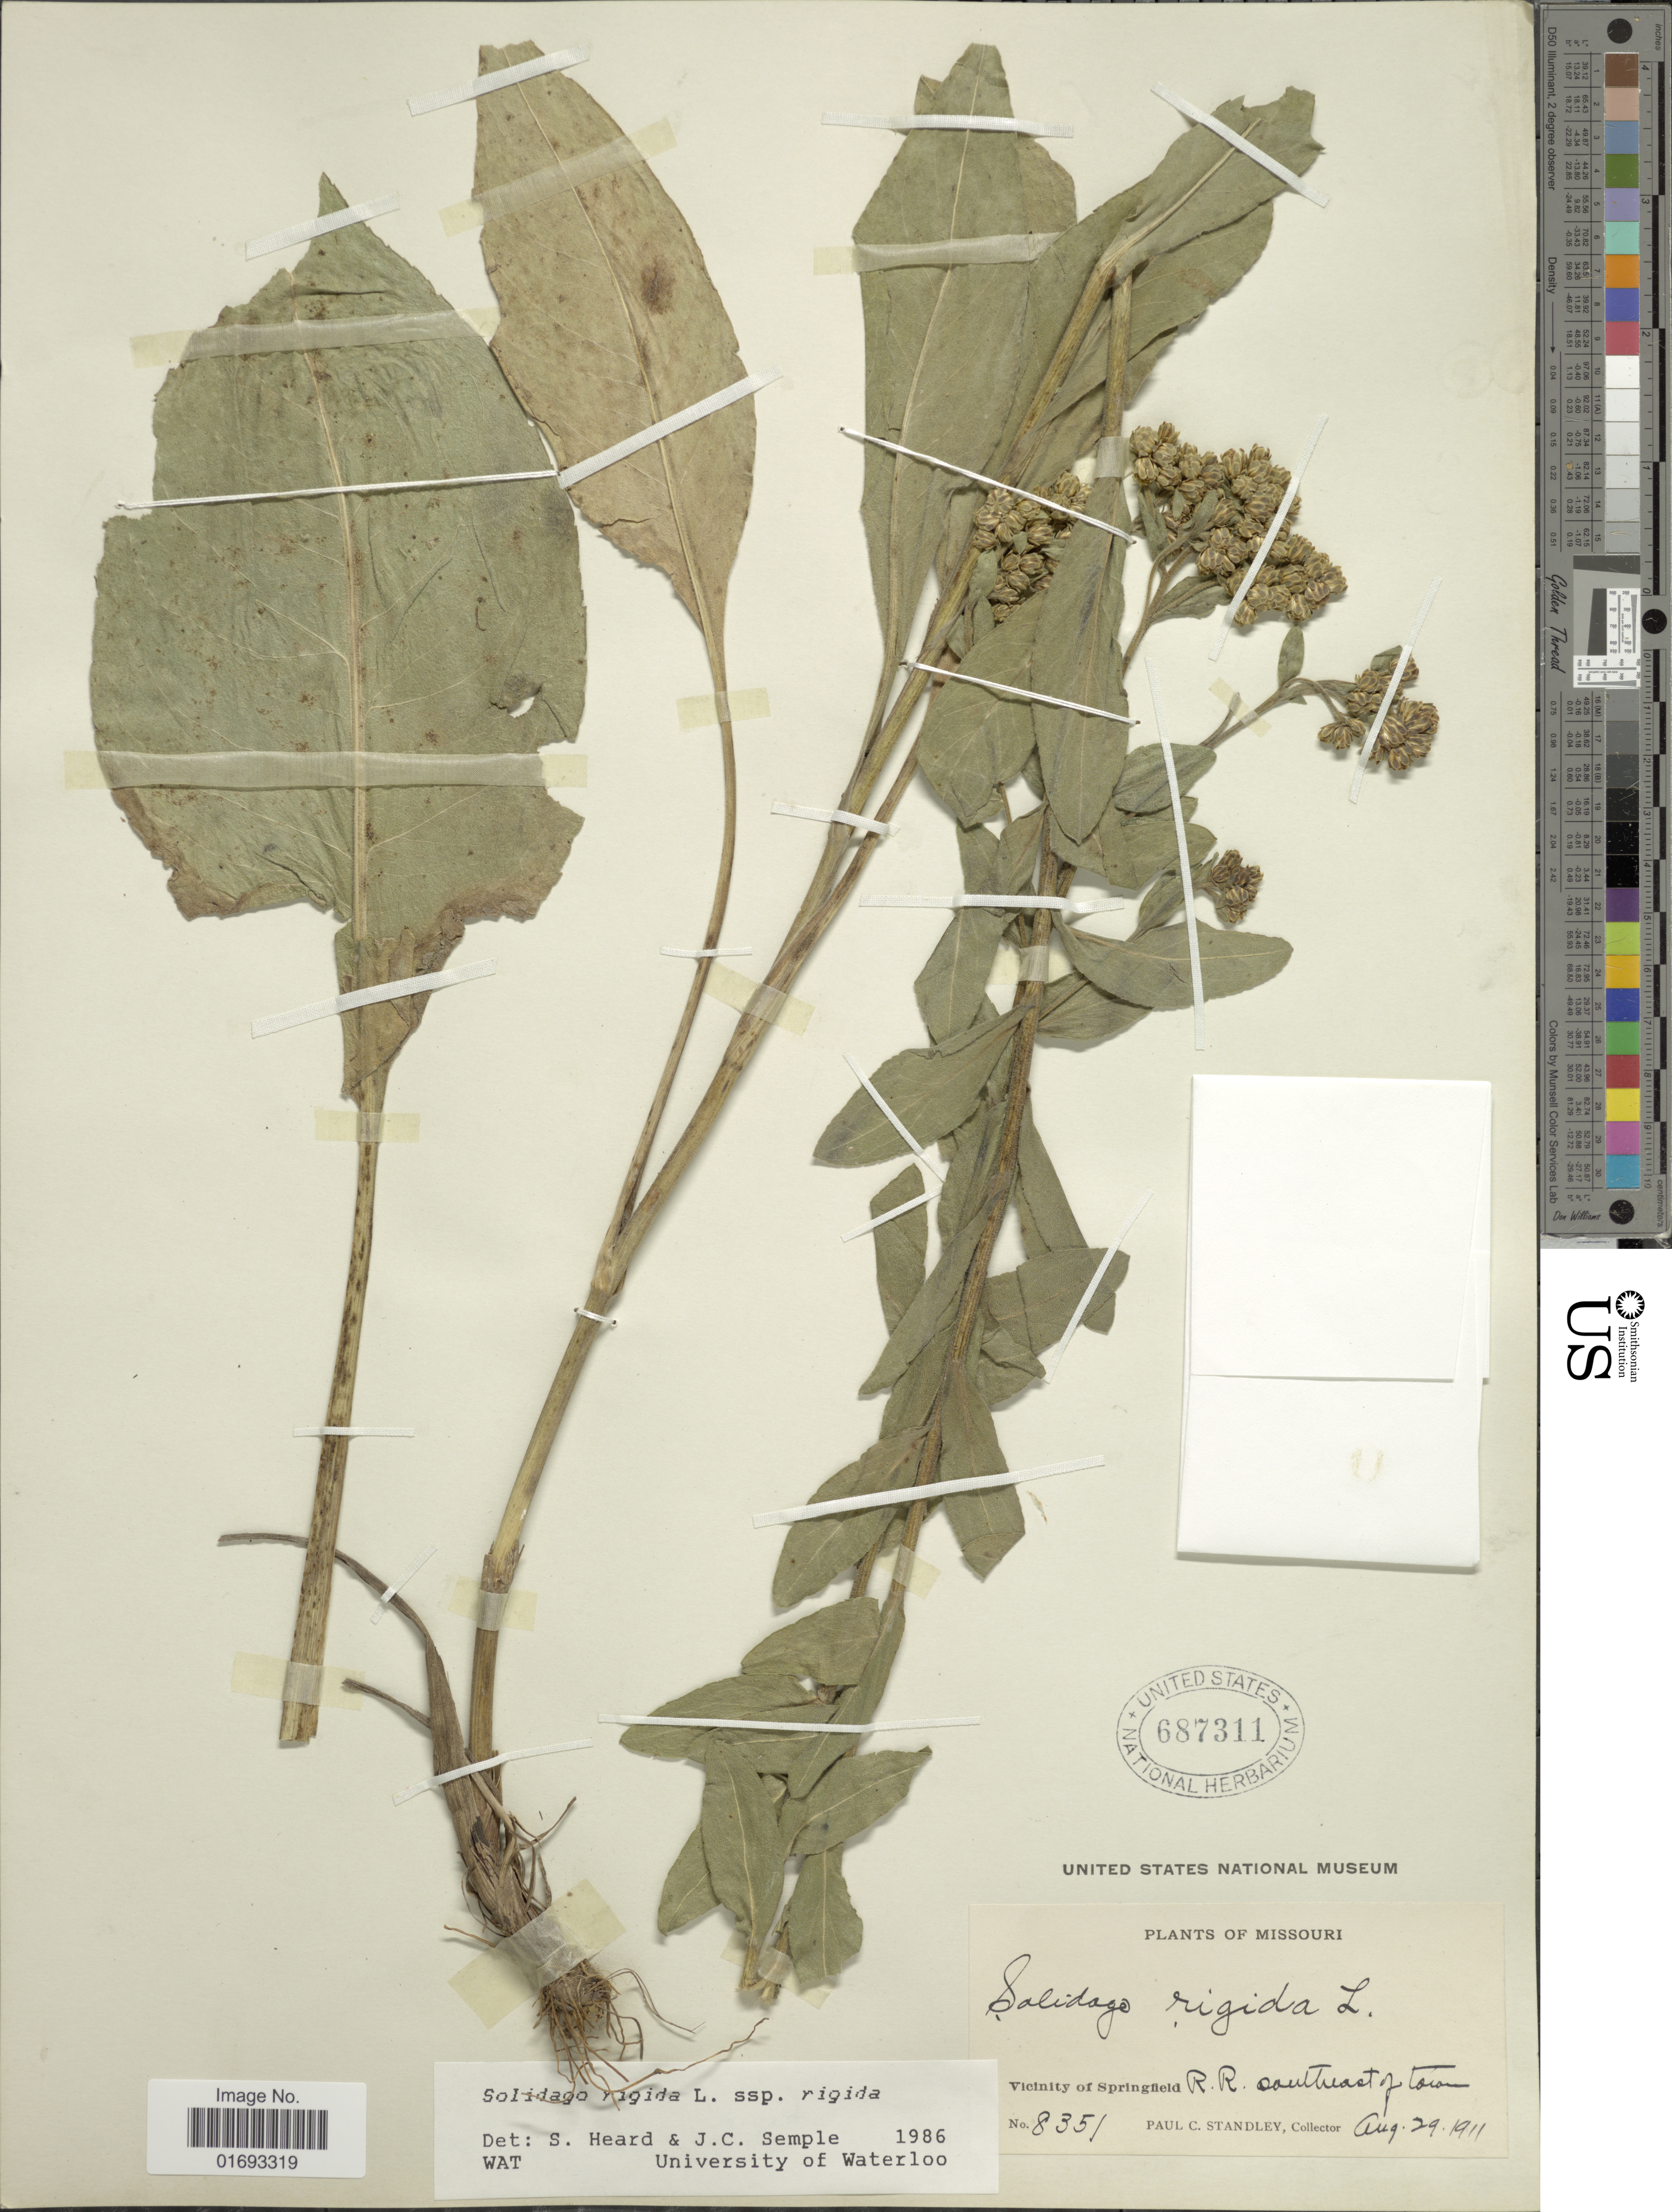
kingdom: Plantae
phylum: Tracheophyta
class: Magnoliopsida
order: Asterales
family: Asteraceae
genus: Oligoneuron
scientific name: Oligoneuron rigidum var. rigidum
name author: (L.) Small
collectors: P. C. Standley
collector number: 8351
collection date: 1911-08-29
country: United States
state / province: Missouri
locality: Vicinity of Springfield, R.R. southeast of town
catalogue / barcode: US 687311